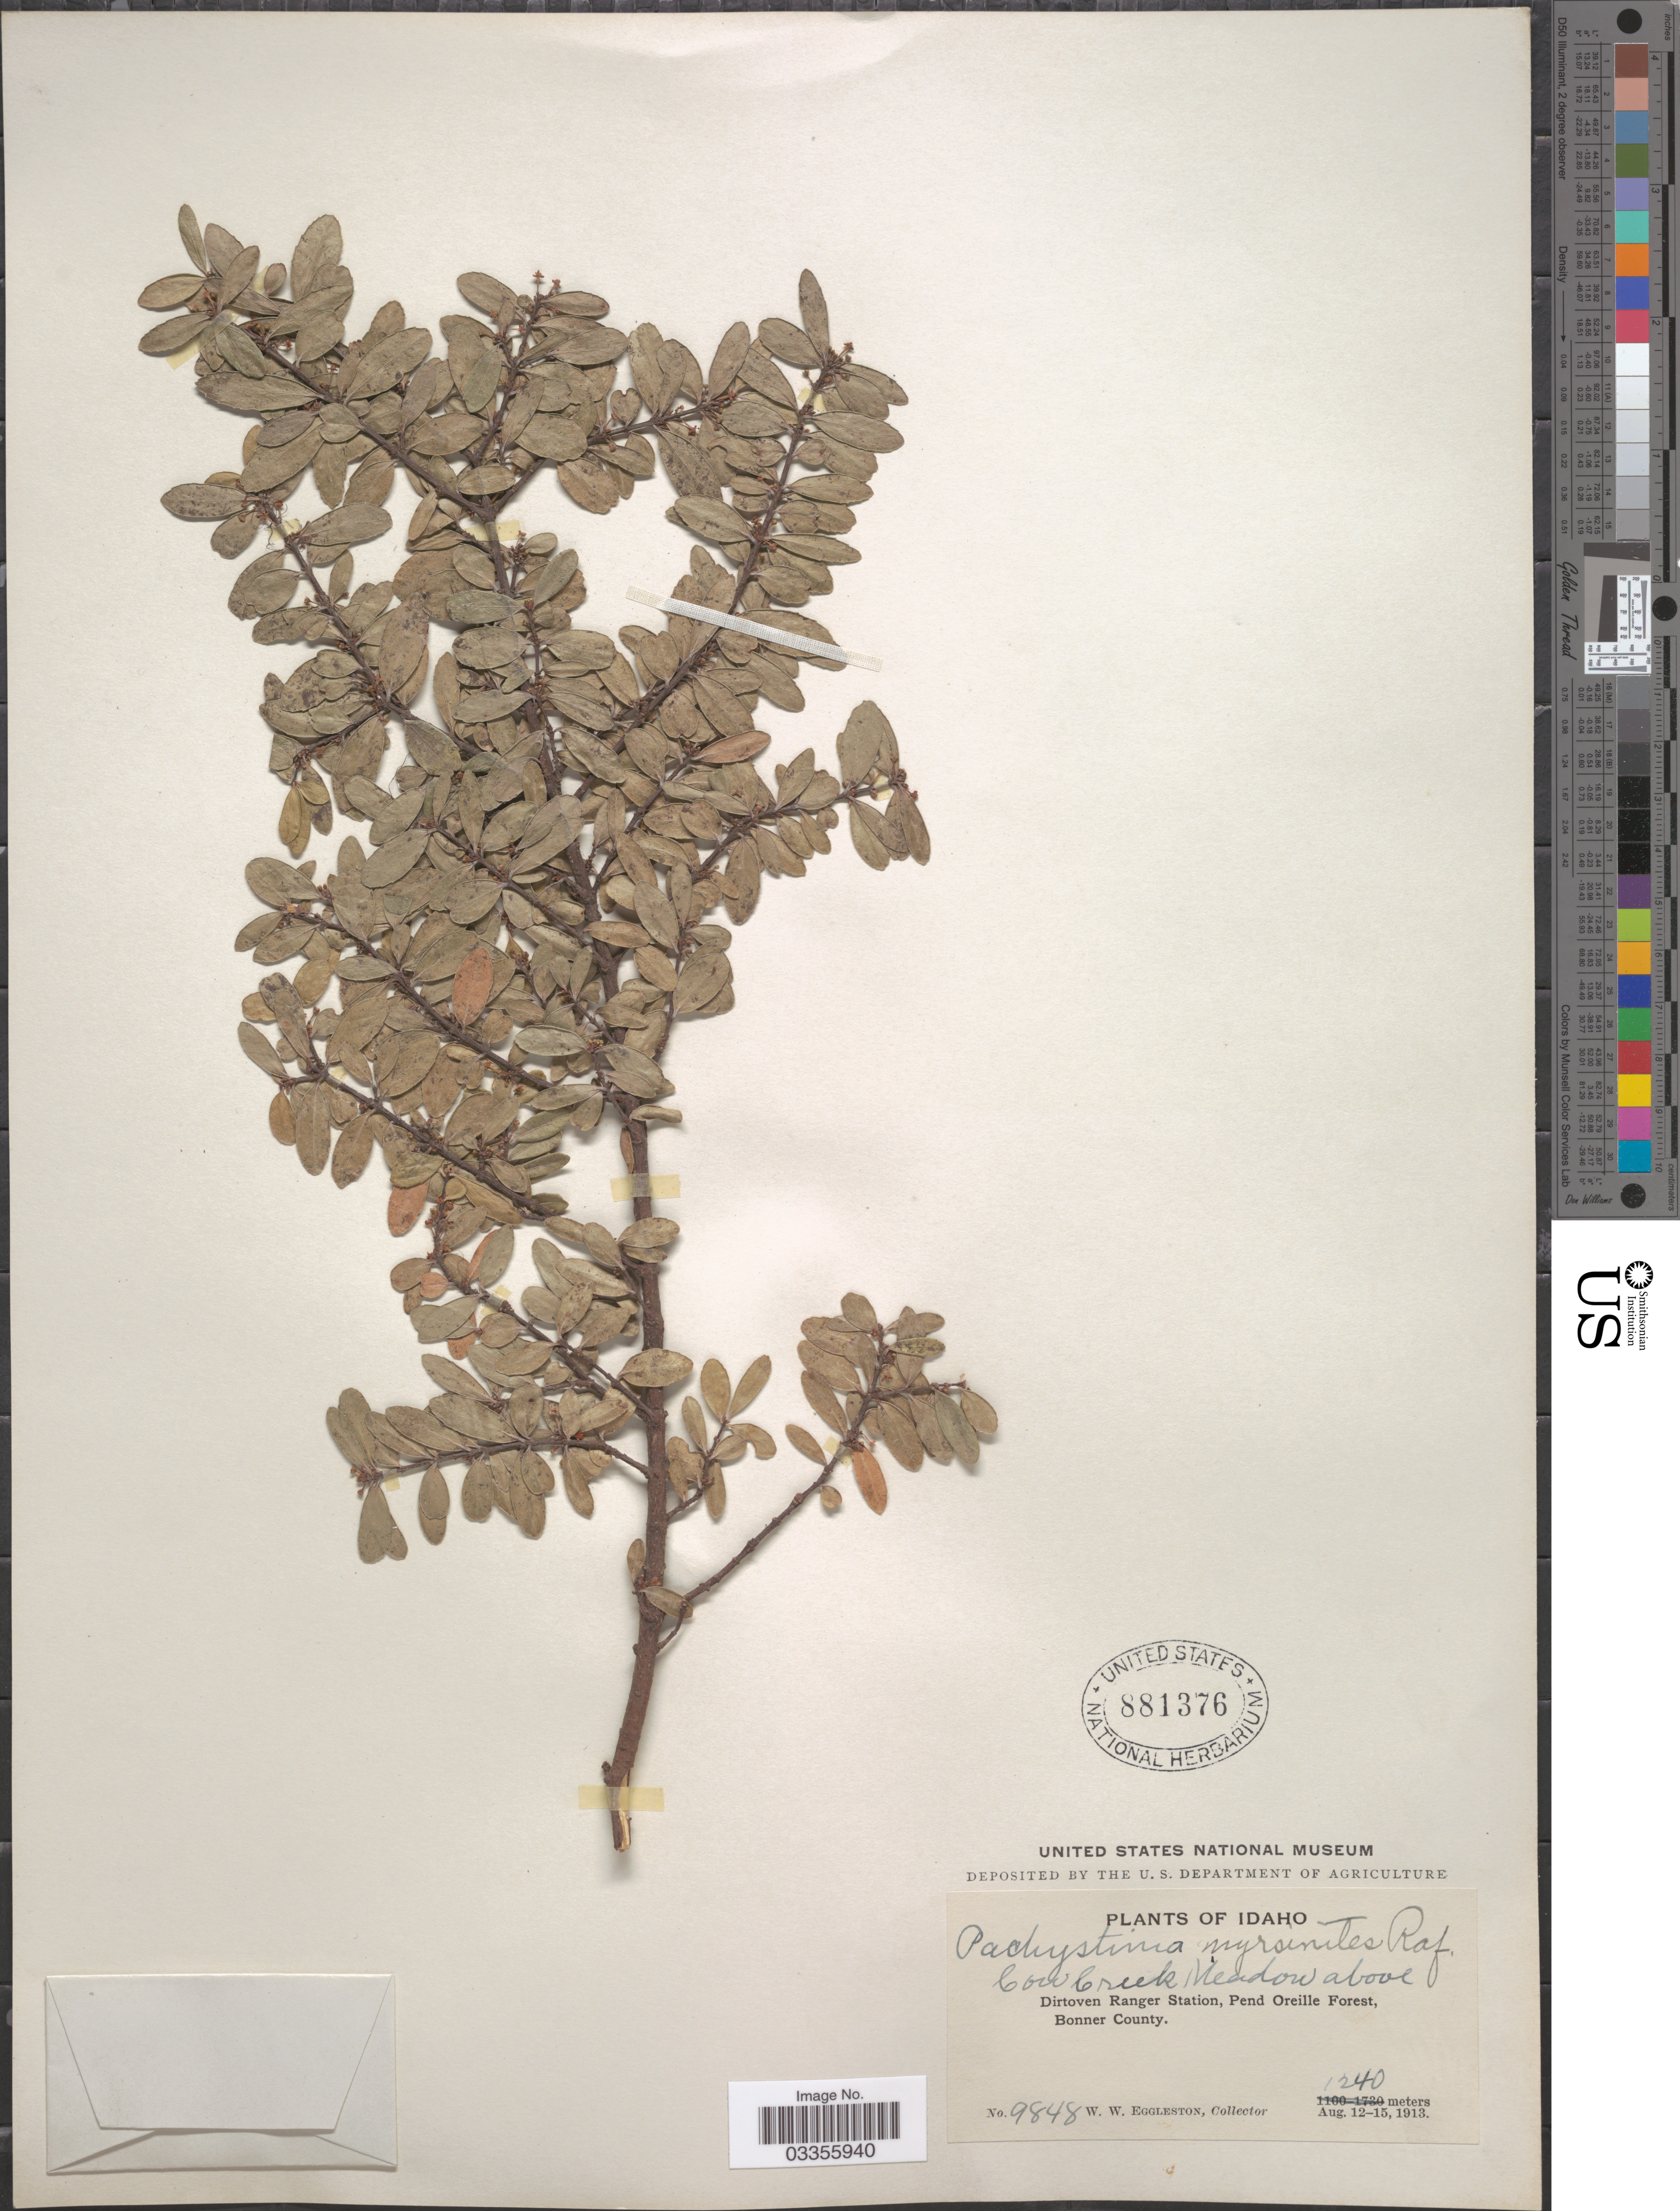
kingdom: Plantae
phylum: Tracheophyta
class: Magnoliopsida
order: Celastrales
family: Celastraceae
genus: Paxistima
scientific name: Paxistima myrsinites subsp. myrsinites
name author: (Pursh) Raf.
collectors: W. W. Eggleston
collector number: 9848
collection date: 1913-08-12/1913-08-15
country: United States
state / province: Idaho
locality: Cow Creek Meadow above Dirtoven Ranger Station, Pend Oreille Forest, Bonner County.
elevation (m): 1240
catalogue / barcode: US 881376